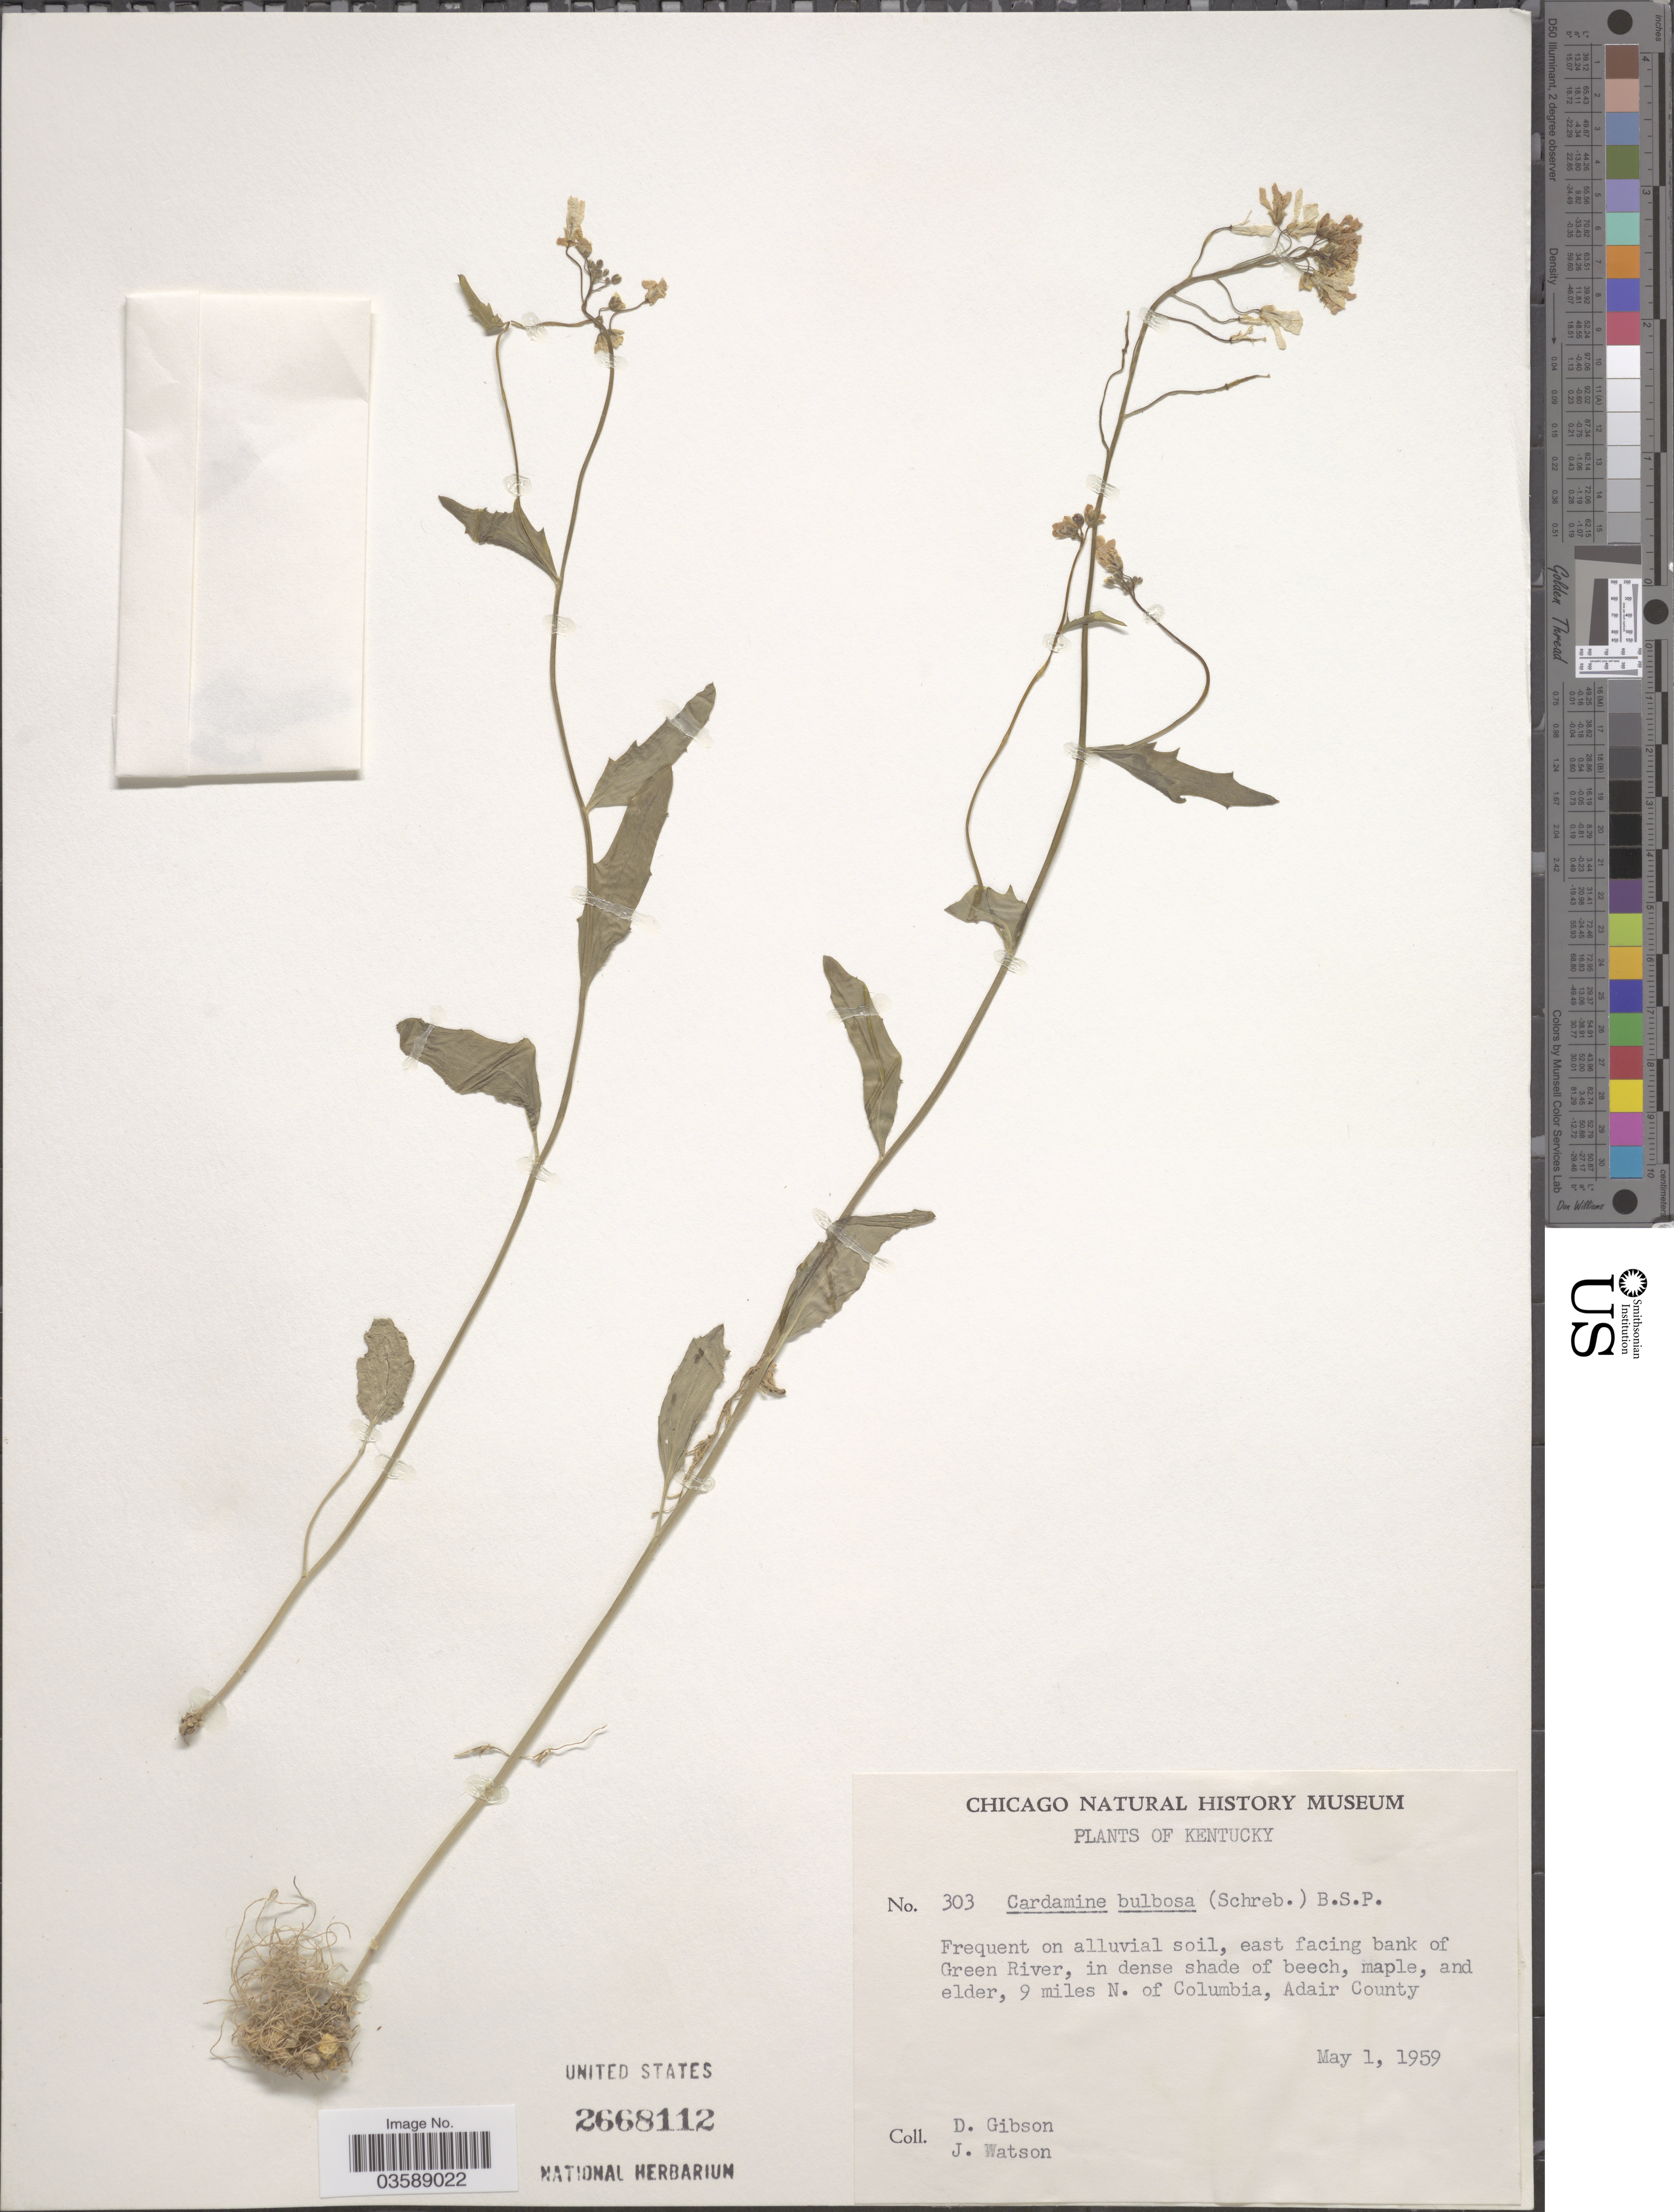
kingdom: Plantae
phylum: Tracheophyta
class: Magnoliopsida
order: Brassicales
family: Brassicaceae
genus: Cardamine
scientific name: Cardamine bulbosa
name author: (Schreb. ex Muhl.) Britton et al.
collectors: D. Gibson & J. Watson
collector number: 303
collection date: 1959-05-01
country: United States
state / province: Kentucky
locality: East facing bank of Green River, 9 miles N. of Columbia, Adair County.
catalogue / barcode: US 2668112